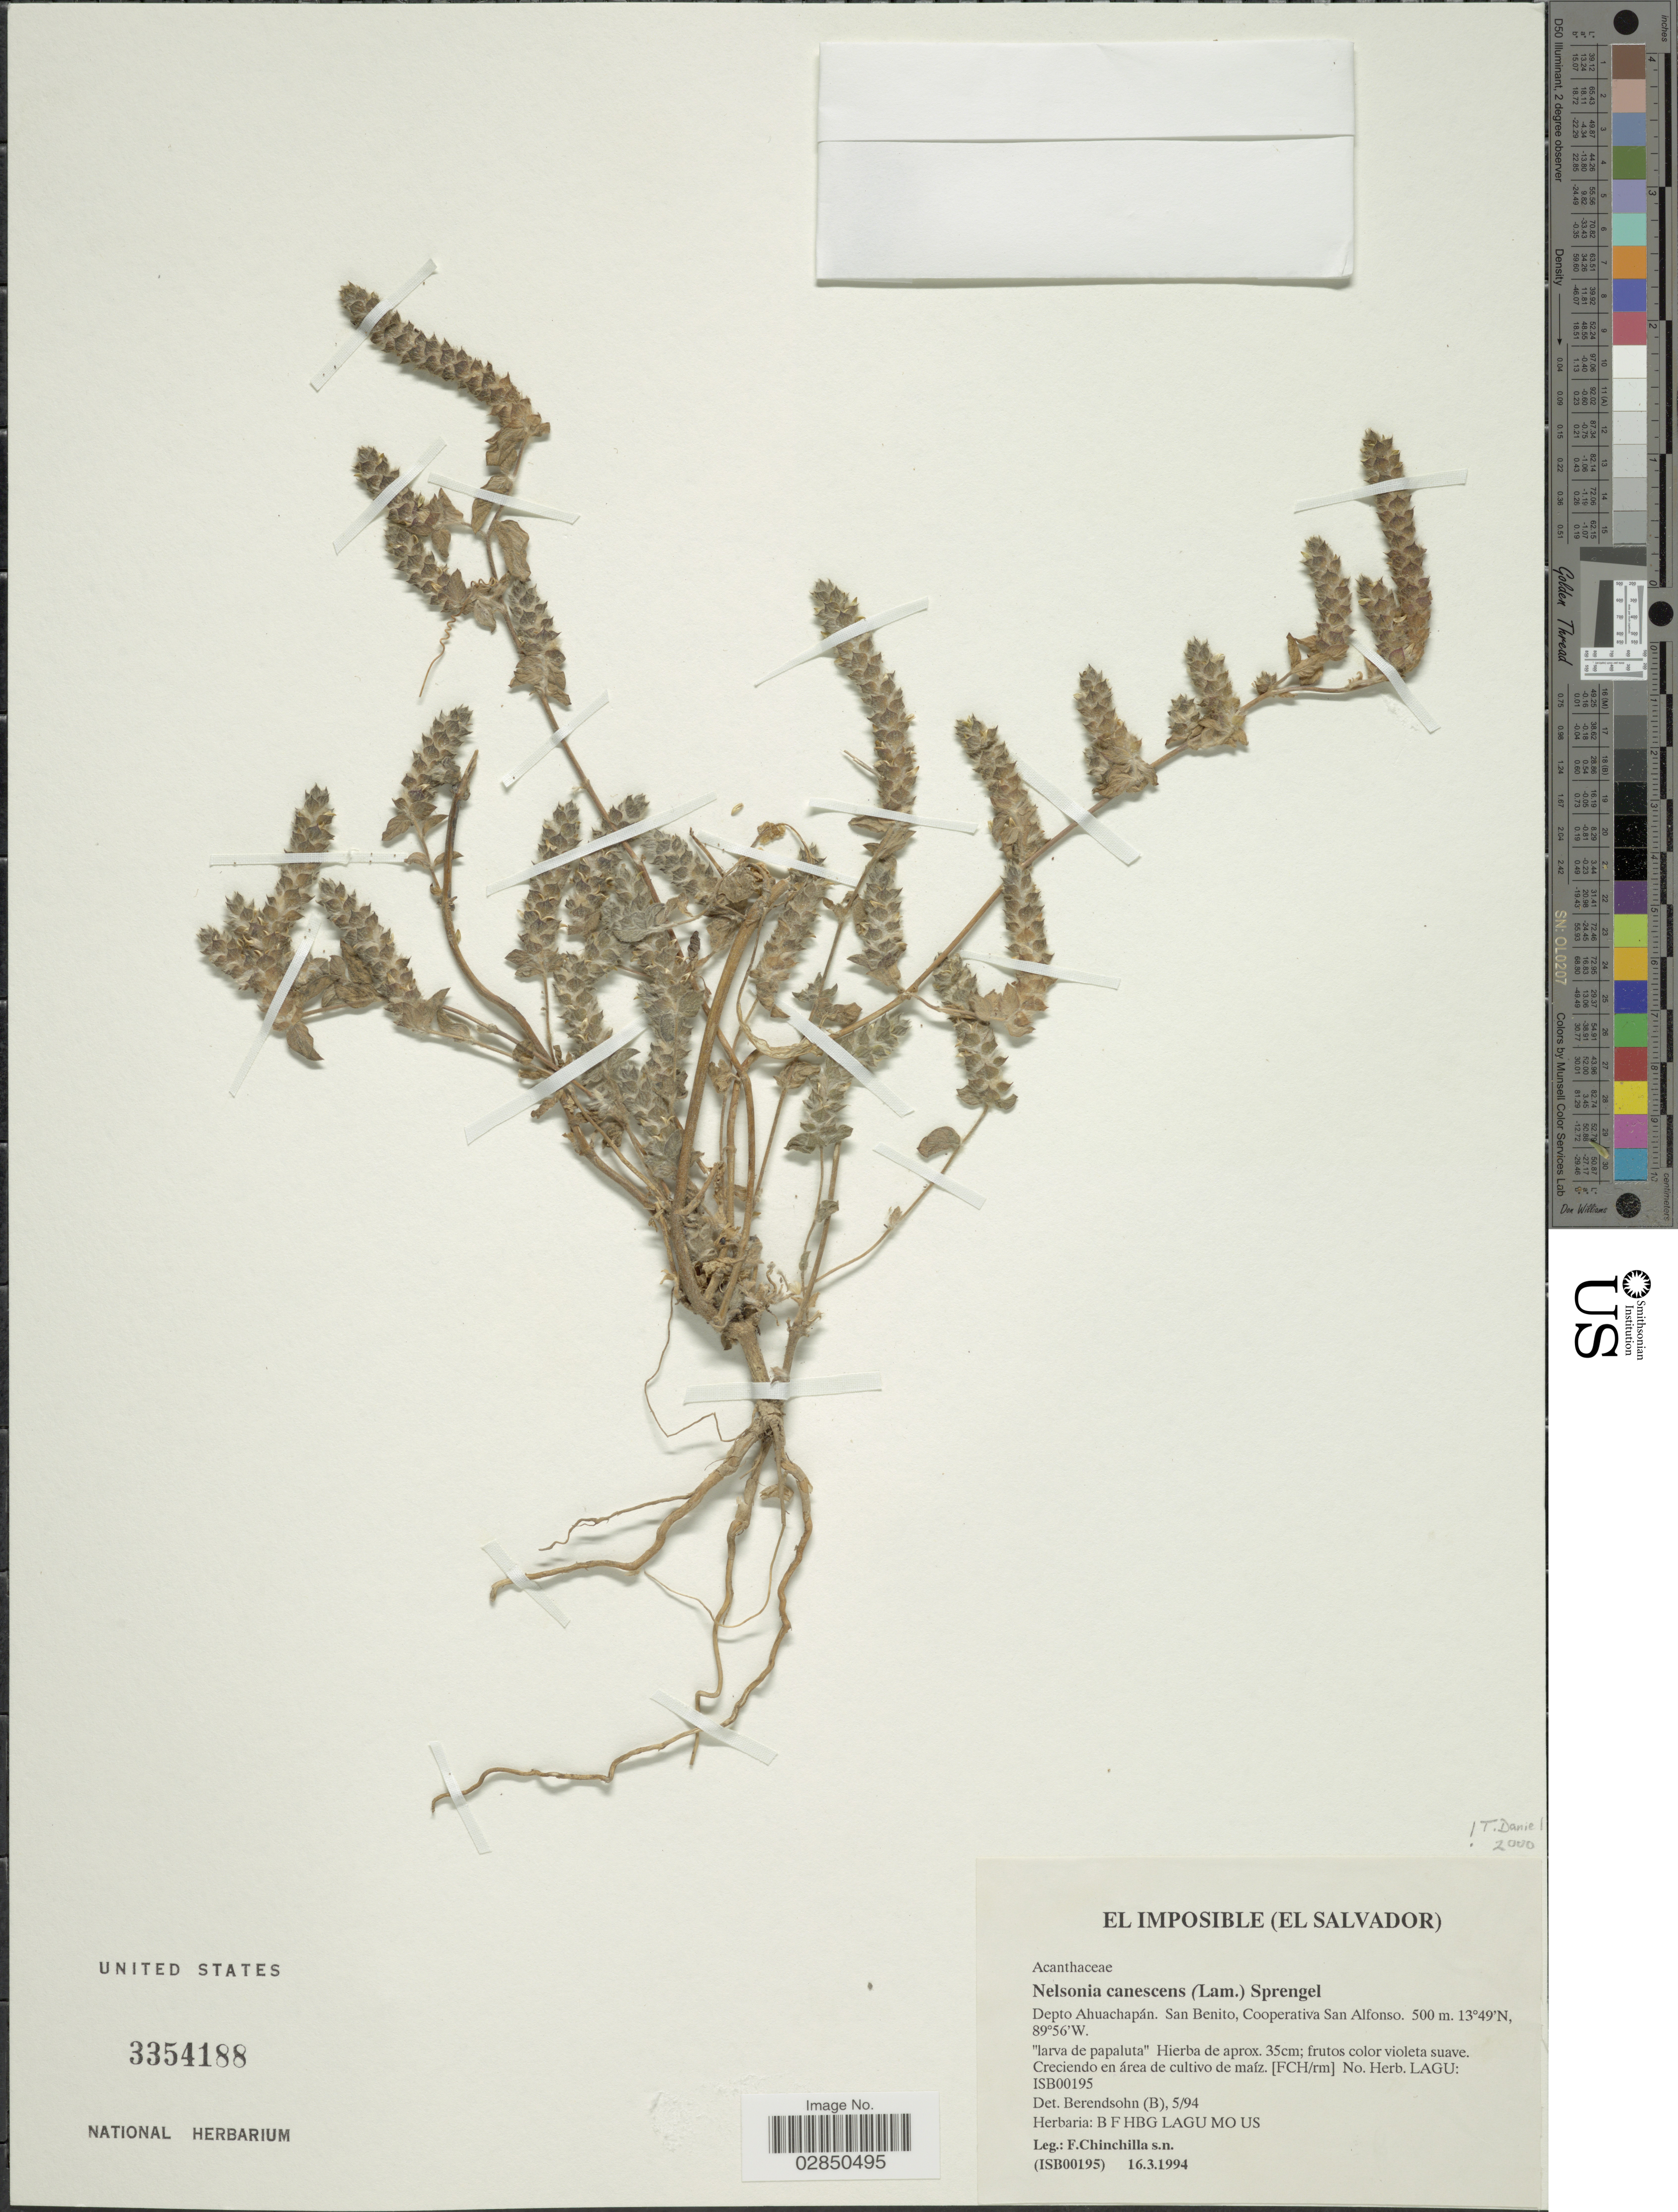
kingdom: Plantae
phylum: Tracheophyta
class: Magnoliopsida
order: Lamiales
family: Acanthaceae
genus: Nelsonia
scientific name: Nelsonia brunelloides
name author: (Lam.) Kuntze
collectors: F. Chinchilla P.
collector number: (ISB00195)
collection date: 1994-03-16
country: El Salvador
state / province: Ahuachapan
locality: Depto Ahuachapán. San Benito, Cooperativa San Alfonso.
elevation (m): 500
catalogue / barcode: US 3354188